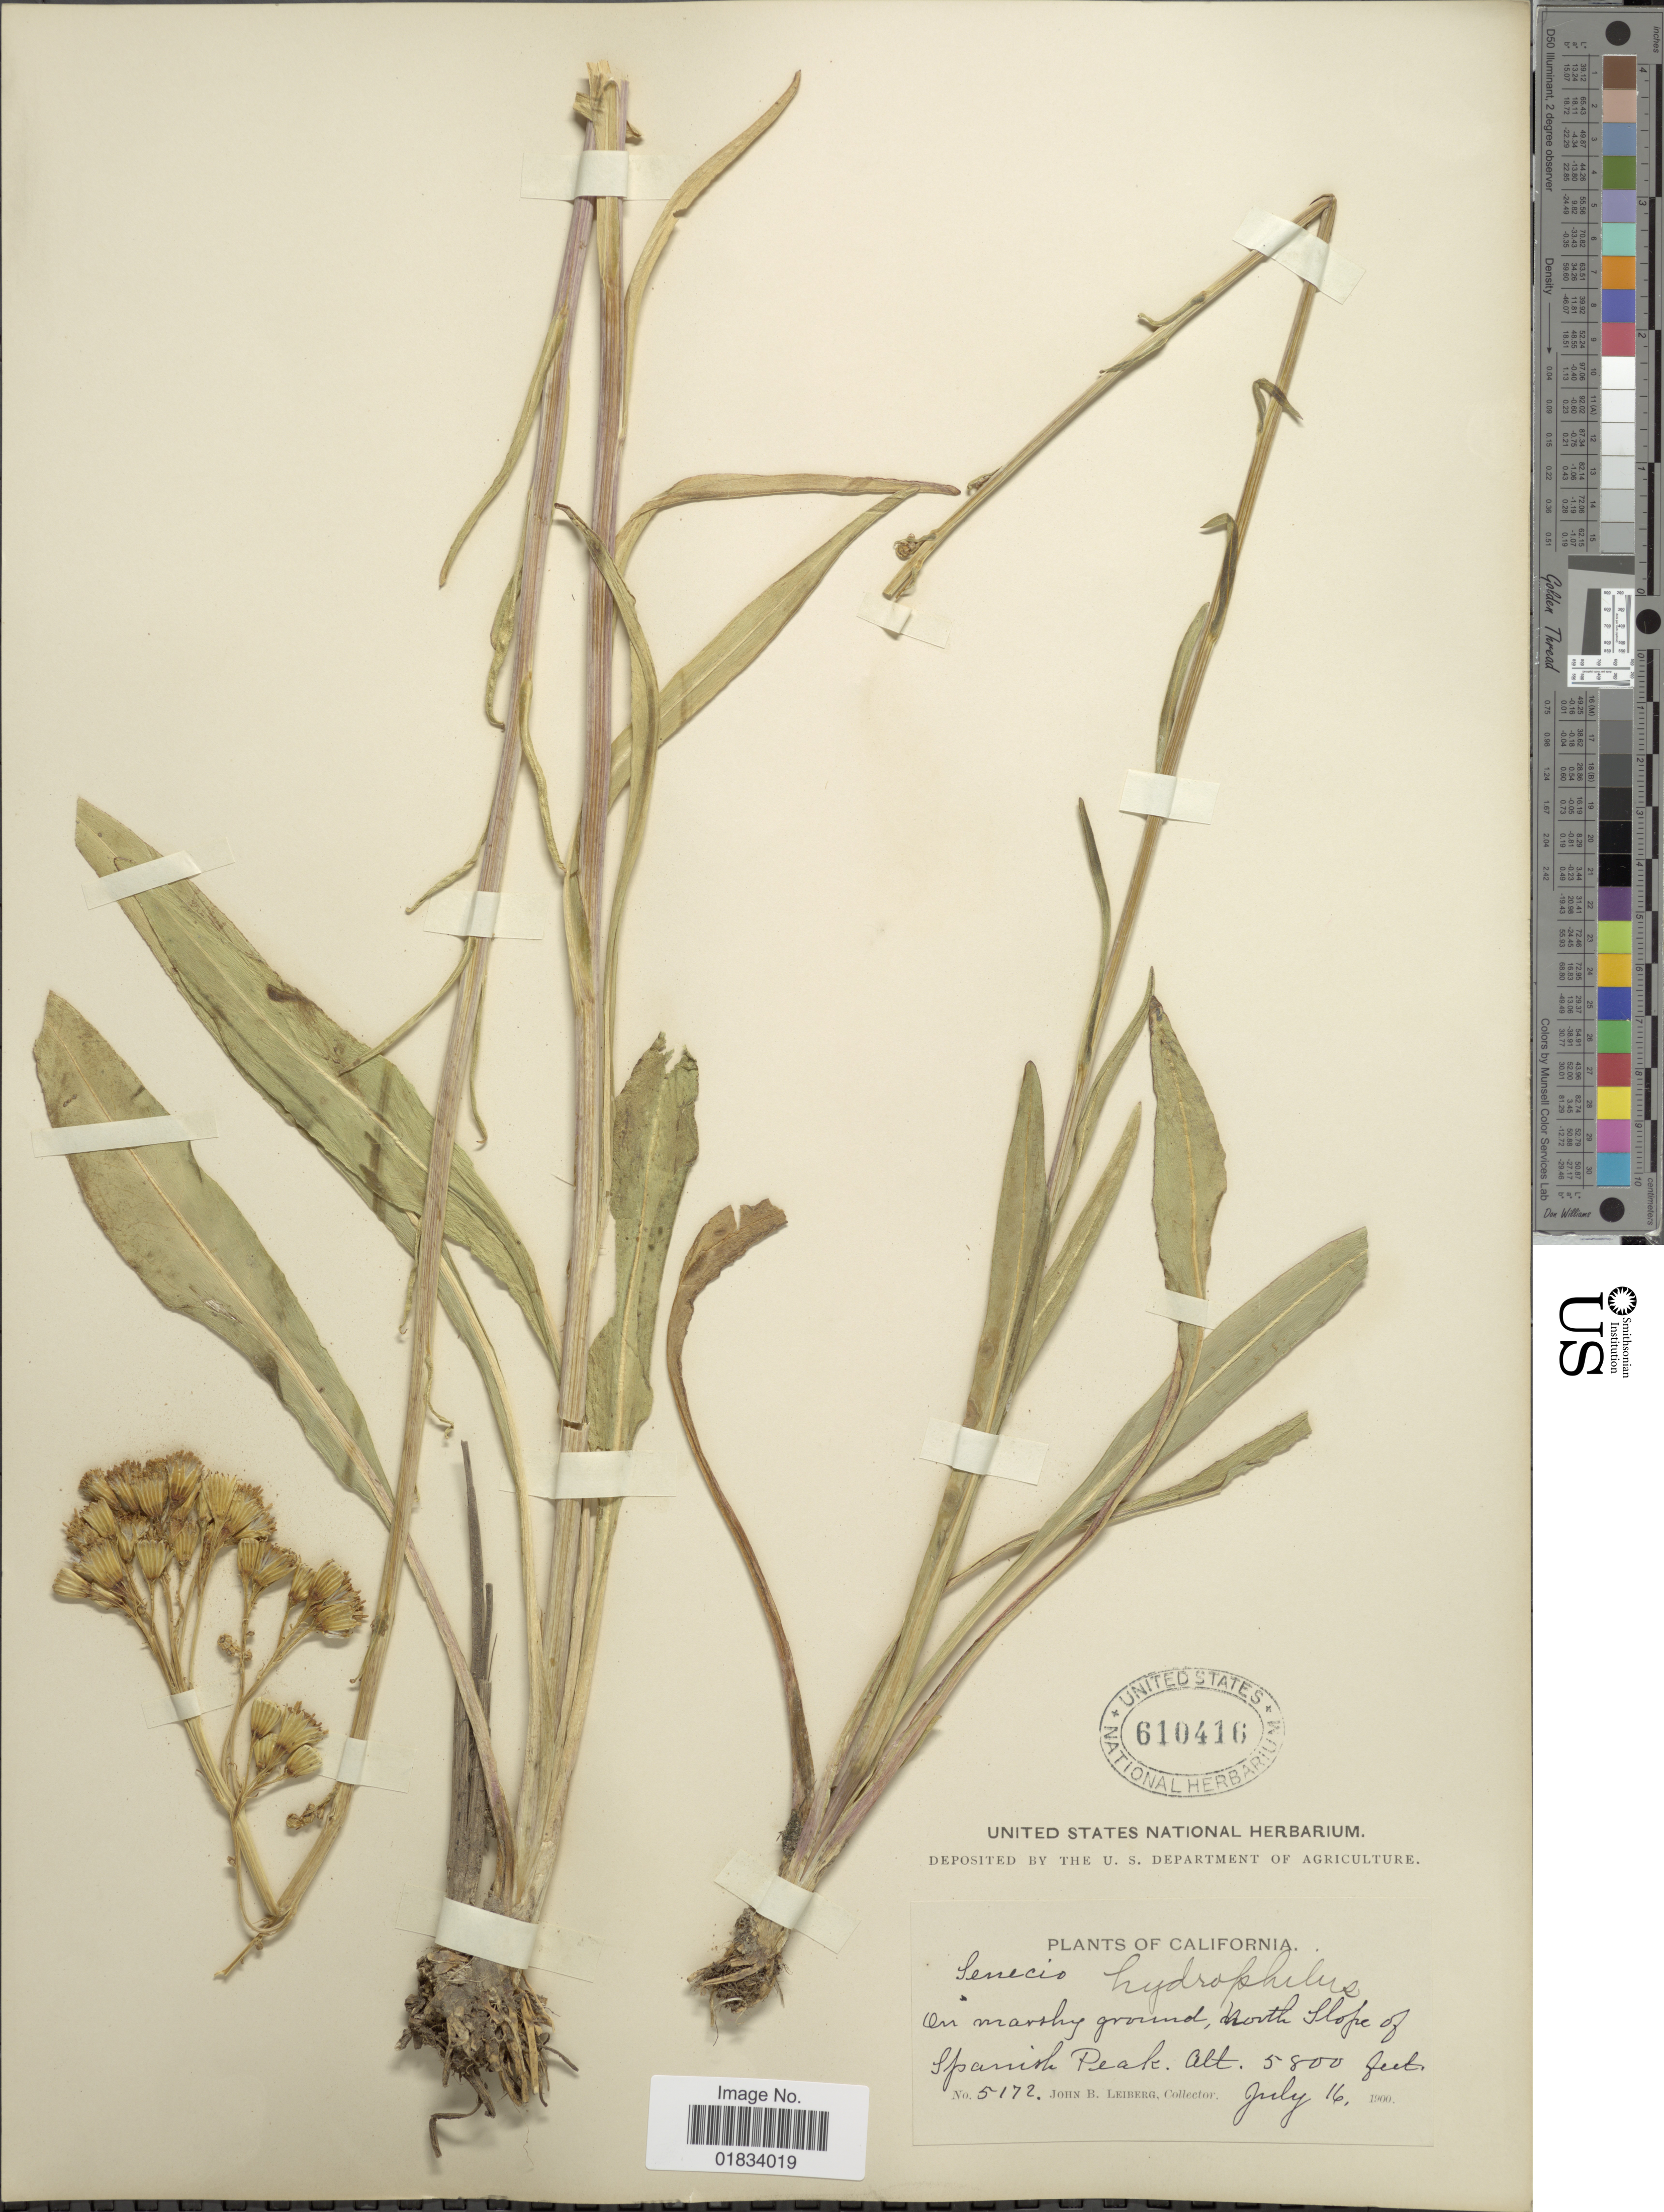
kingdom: Plantae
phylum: Tracheophyta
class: Magnoliopsida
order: Asterales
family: Asteraceae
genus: Senecio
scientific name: Senecio hydrophilus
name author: Nutt.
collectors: J. B. Leiberg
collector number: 5172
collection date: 1900-07-16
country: United States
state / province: California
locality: North slope of Spanish Peak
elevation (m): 1768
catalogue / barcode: US 610416